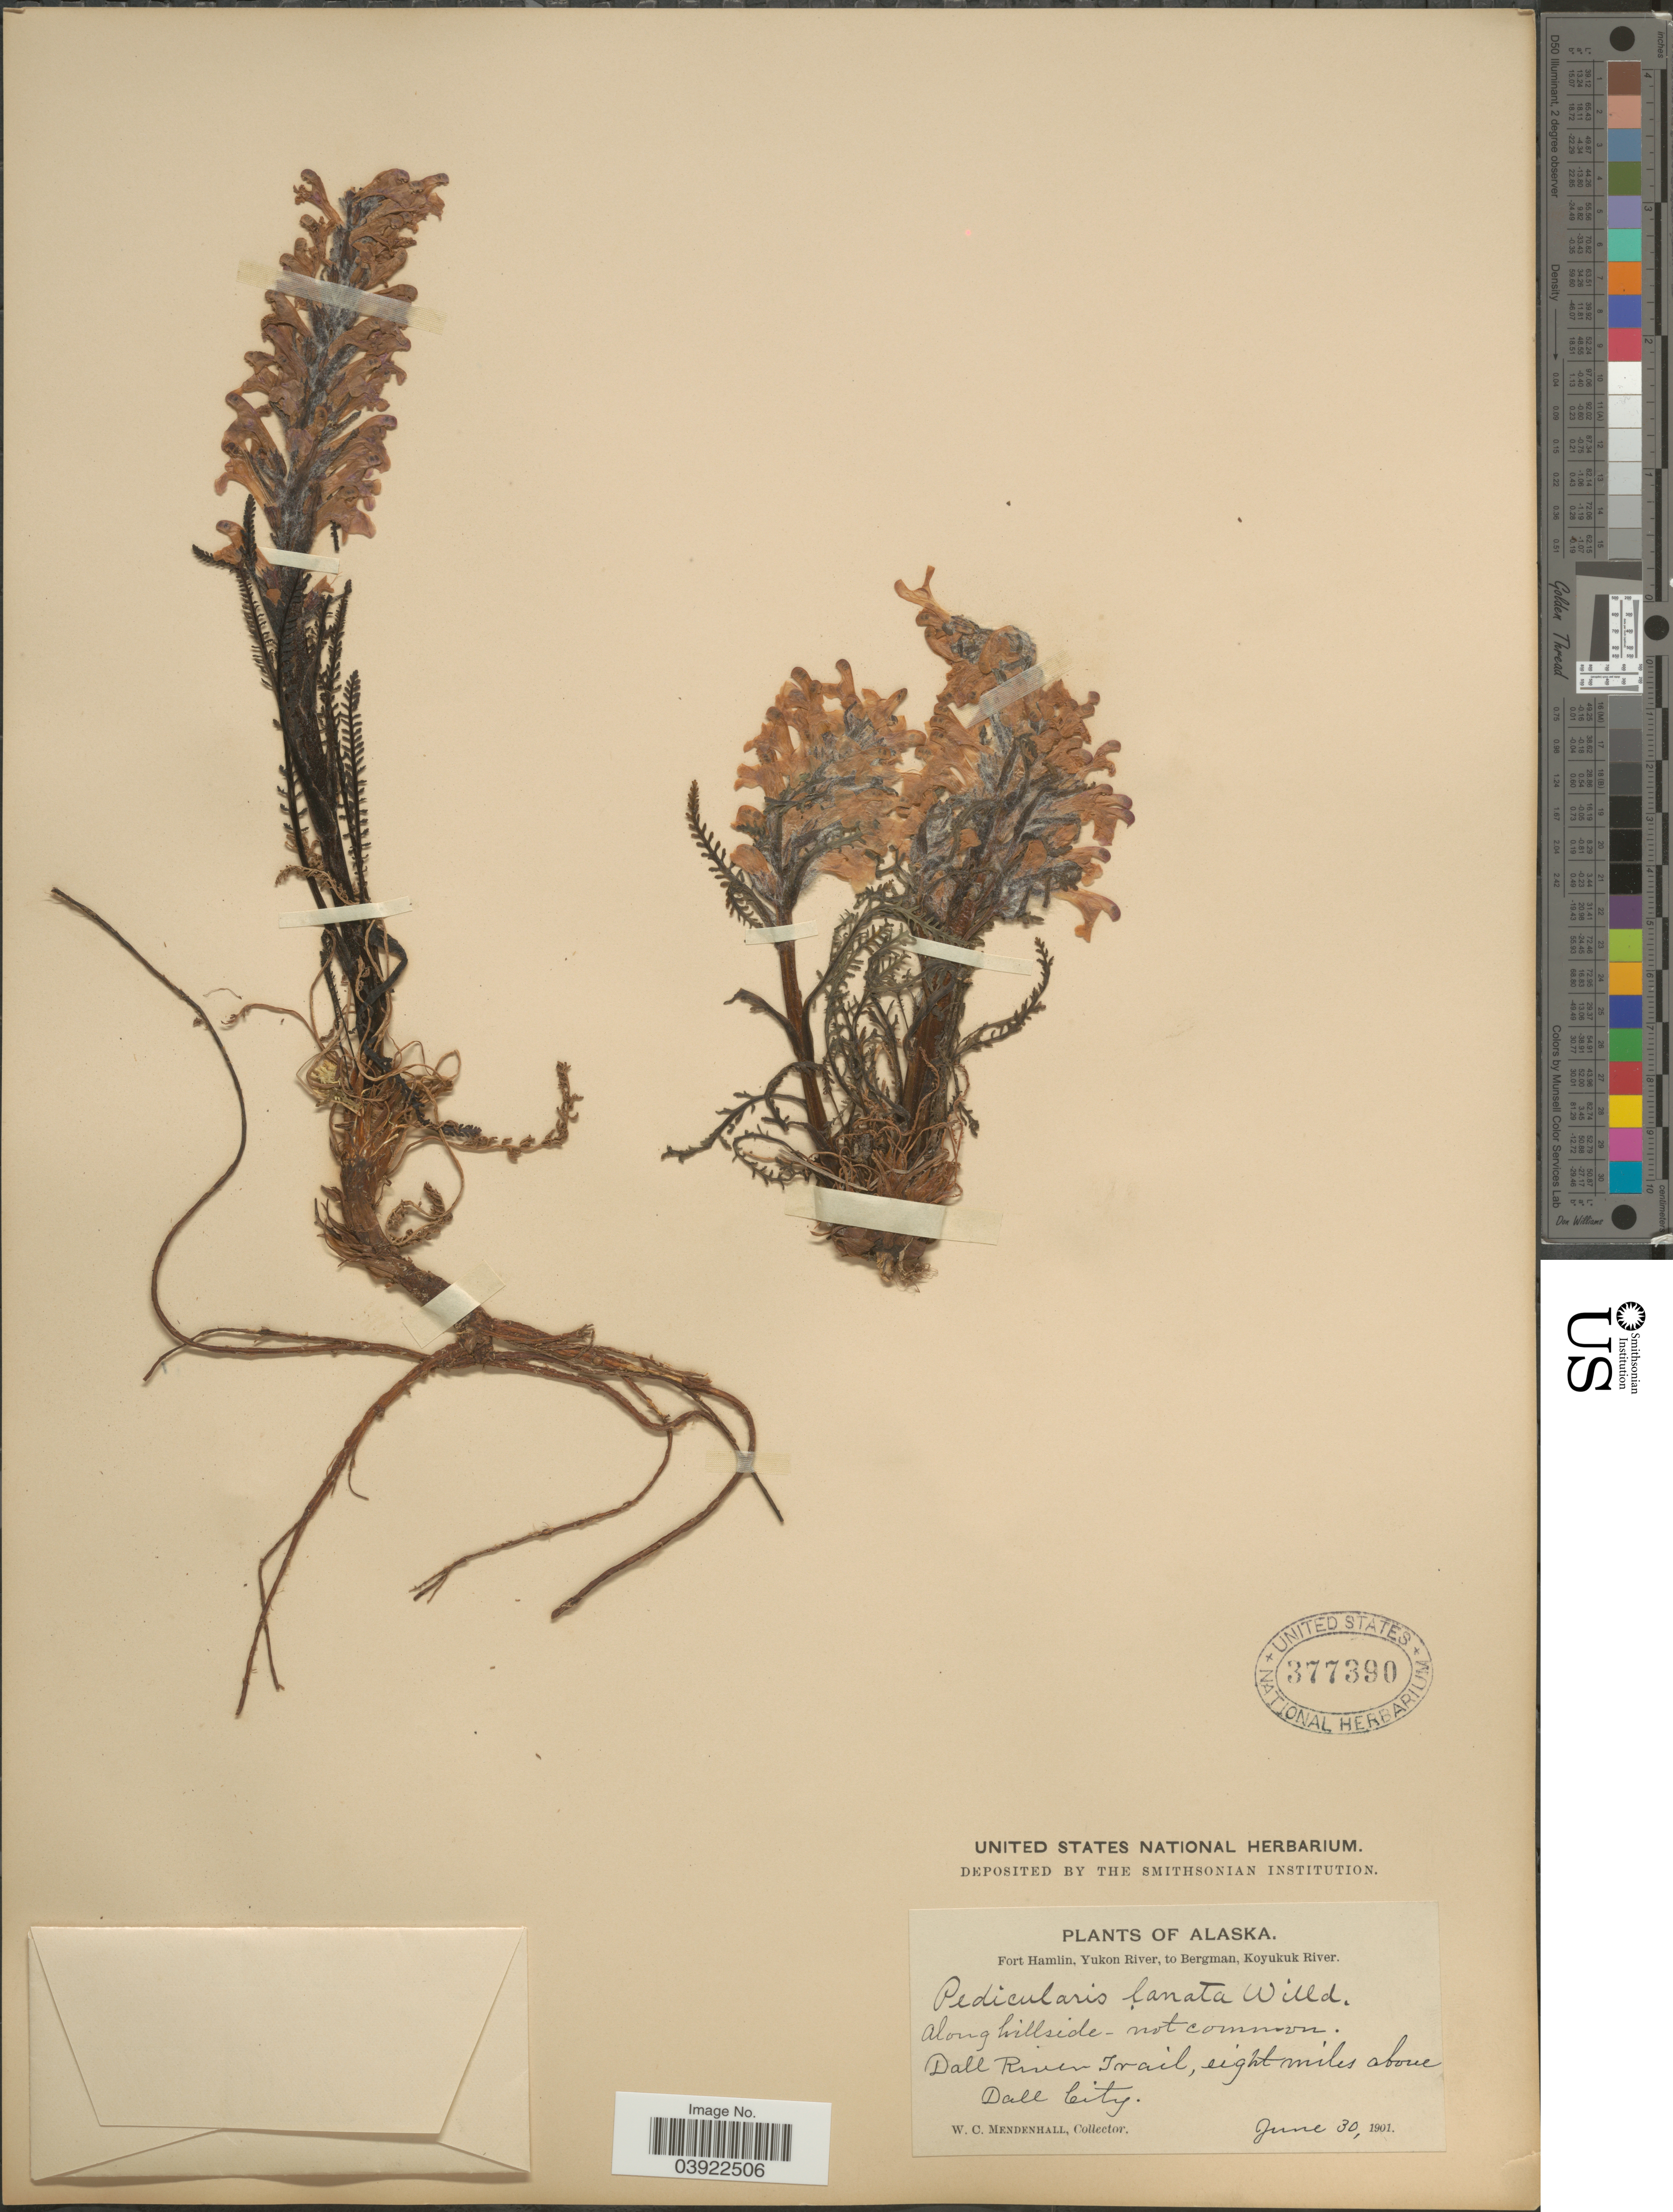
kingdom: Plantae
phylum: Tracheophyta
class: Magnoliopsida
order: Lamiales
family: Orobanchaceae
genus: Pedicularis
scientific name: Pedicularis lanata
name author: Willd. ex Cham. & Schltdl.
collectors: W. Mendenhall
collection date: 1901-06-30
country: United States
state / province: Alaska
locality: Fort Hamlin, Yukon River, to Bergman, Koyukuk River. Dall River Trail, eight miles above Dall City.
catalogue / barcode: US 377390